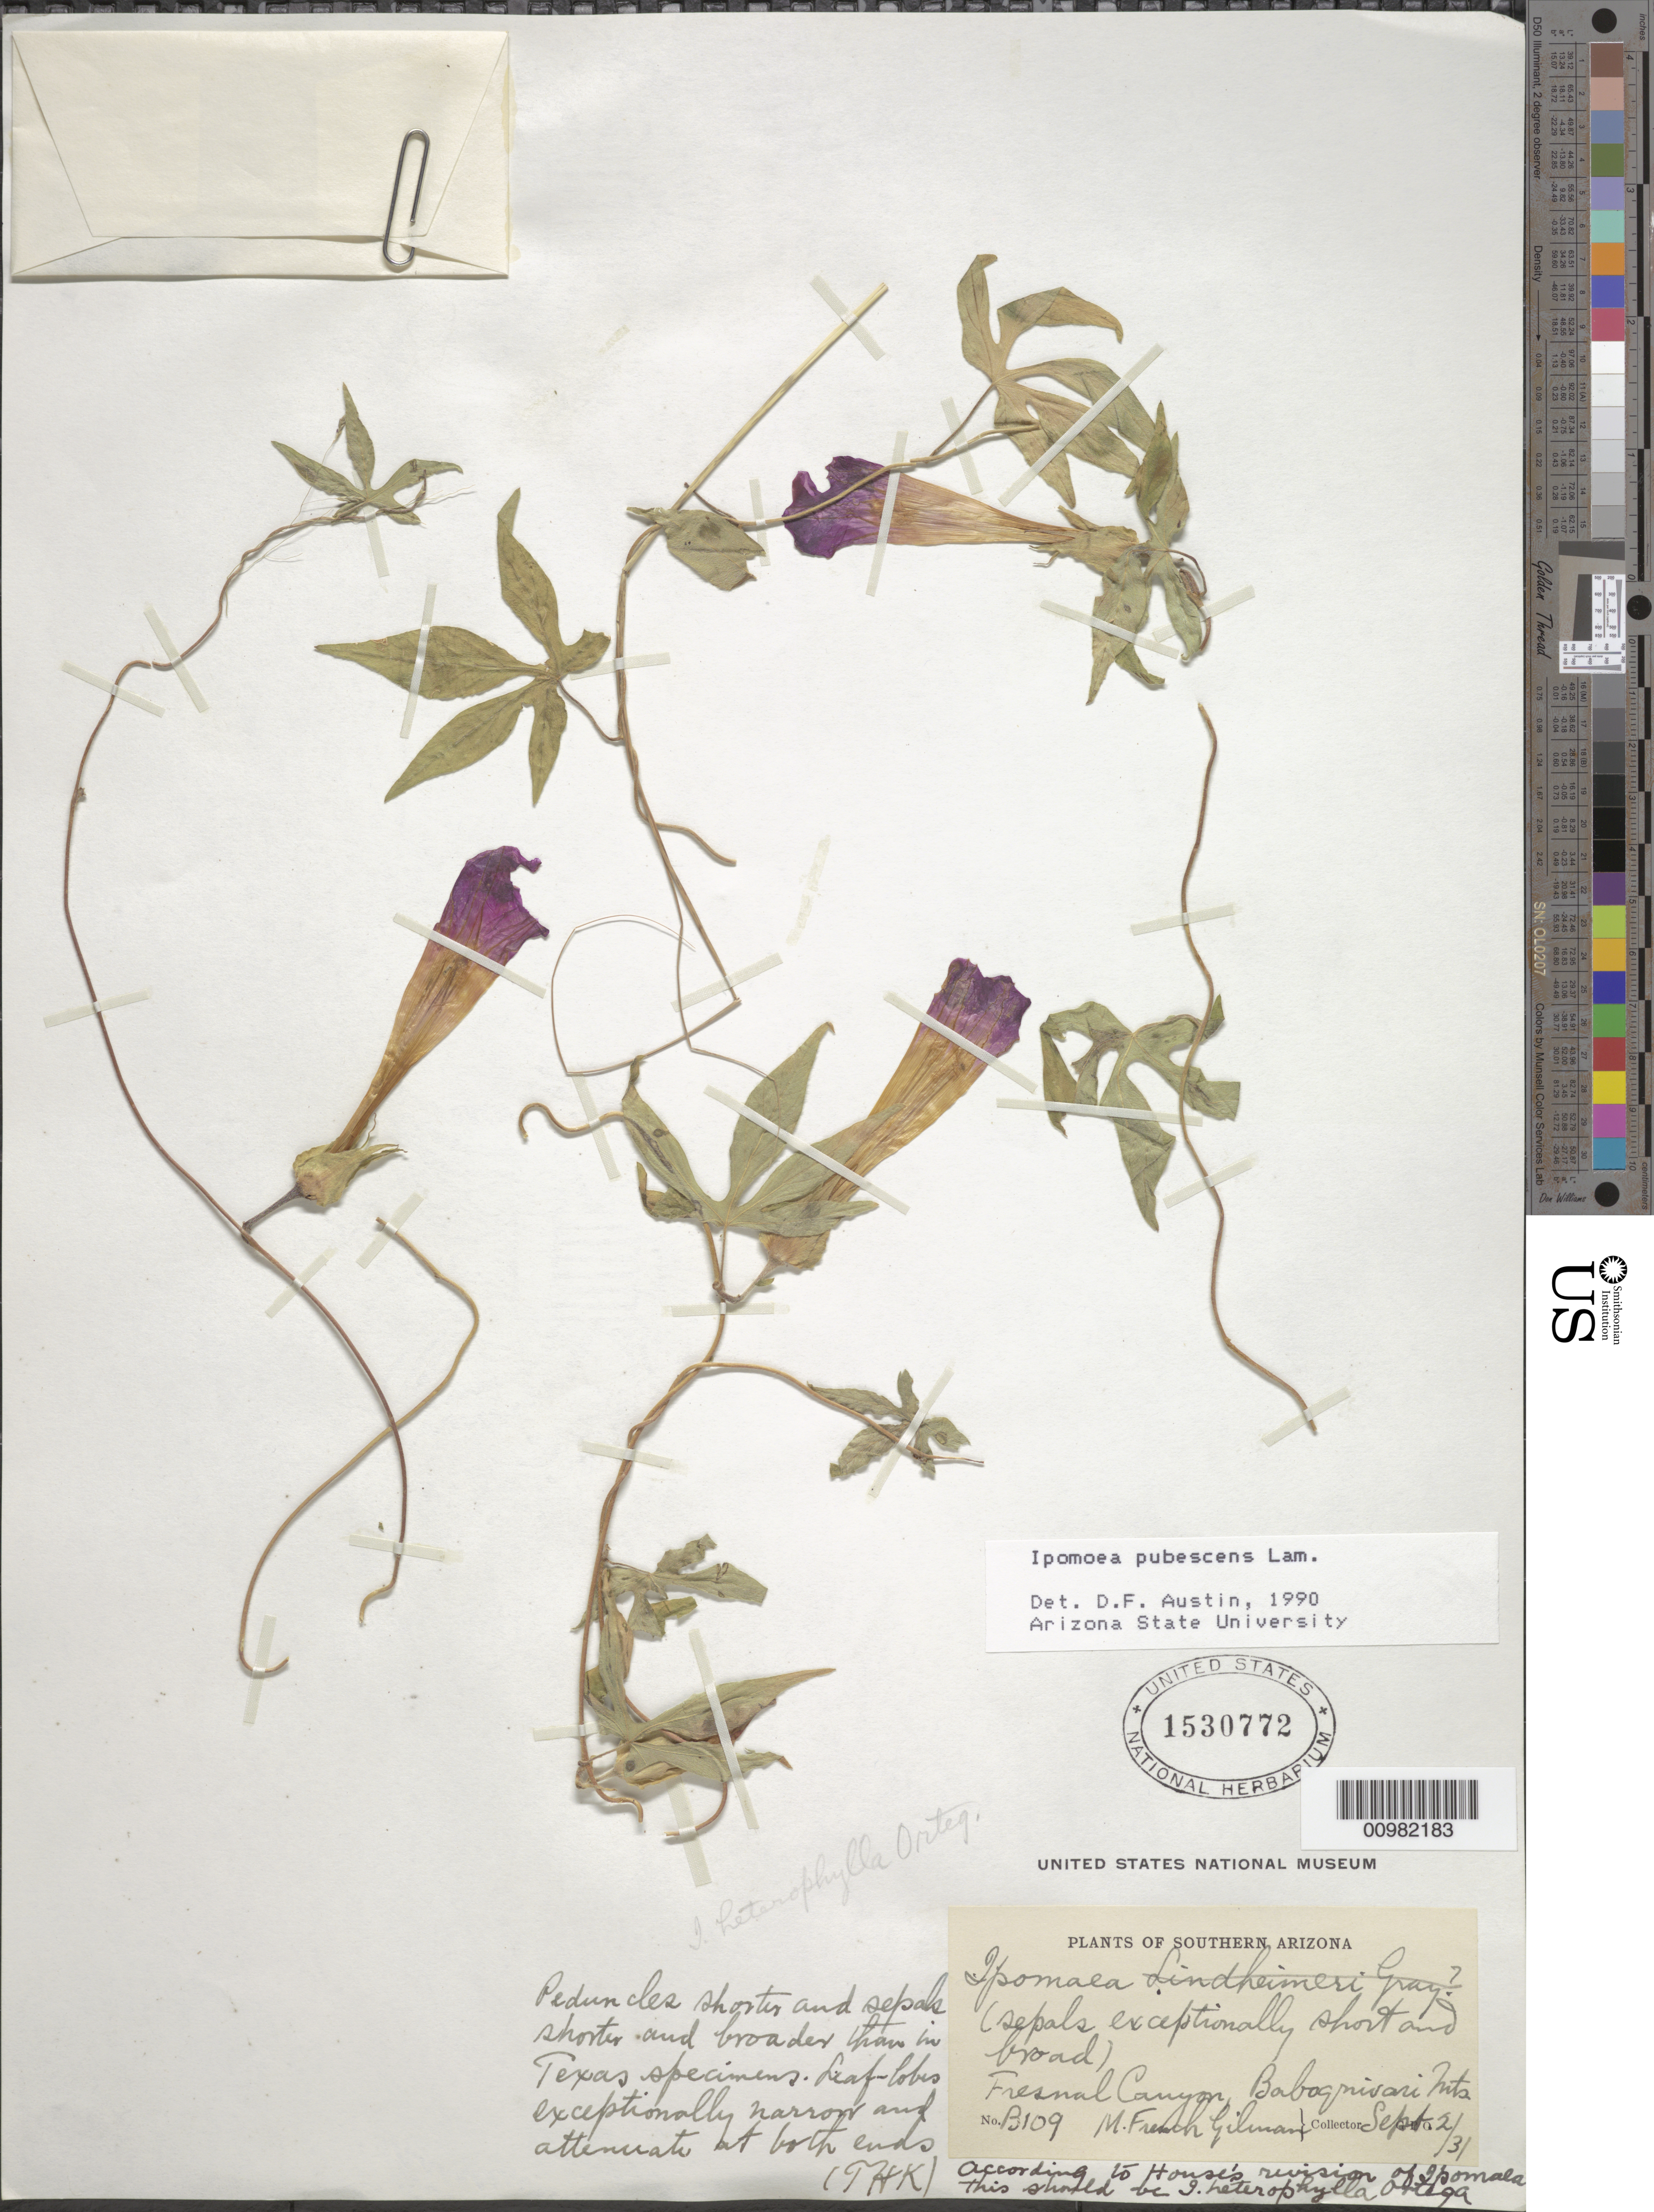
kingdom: Plantae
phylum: Tracheophyta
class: Magnoliopsida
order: Solanales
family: Convolvulaceae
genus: Ipomoea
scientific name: Ipomoea pubescens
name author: Lam.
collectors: M. F. Gilman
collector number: B109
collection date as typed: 02 Sep 1931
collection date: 1931-09-02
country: United States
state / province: Arizona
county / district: Pima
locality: Baboquivari Mountains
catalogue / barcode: US 1530772